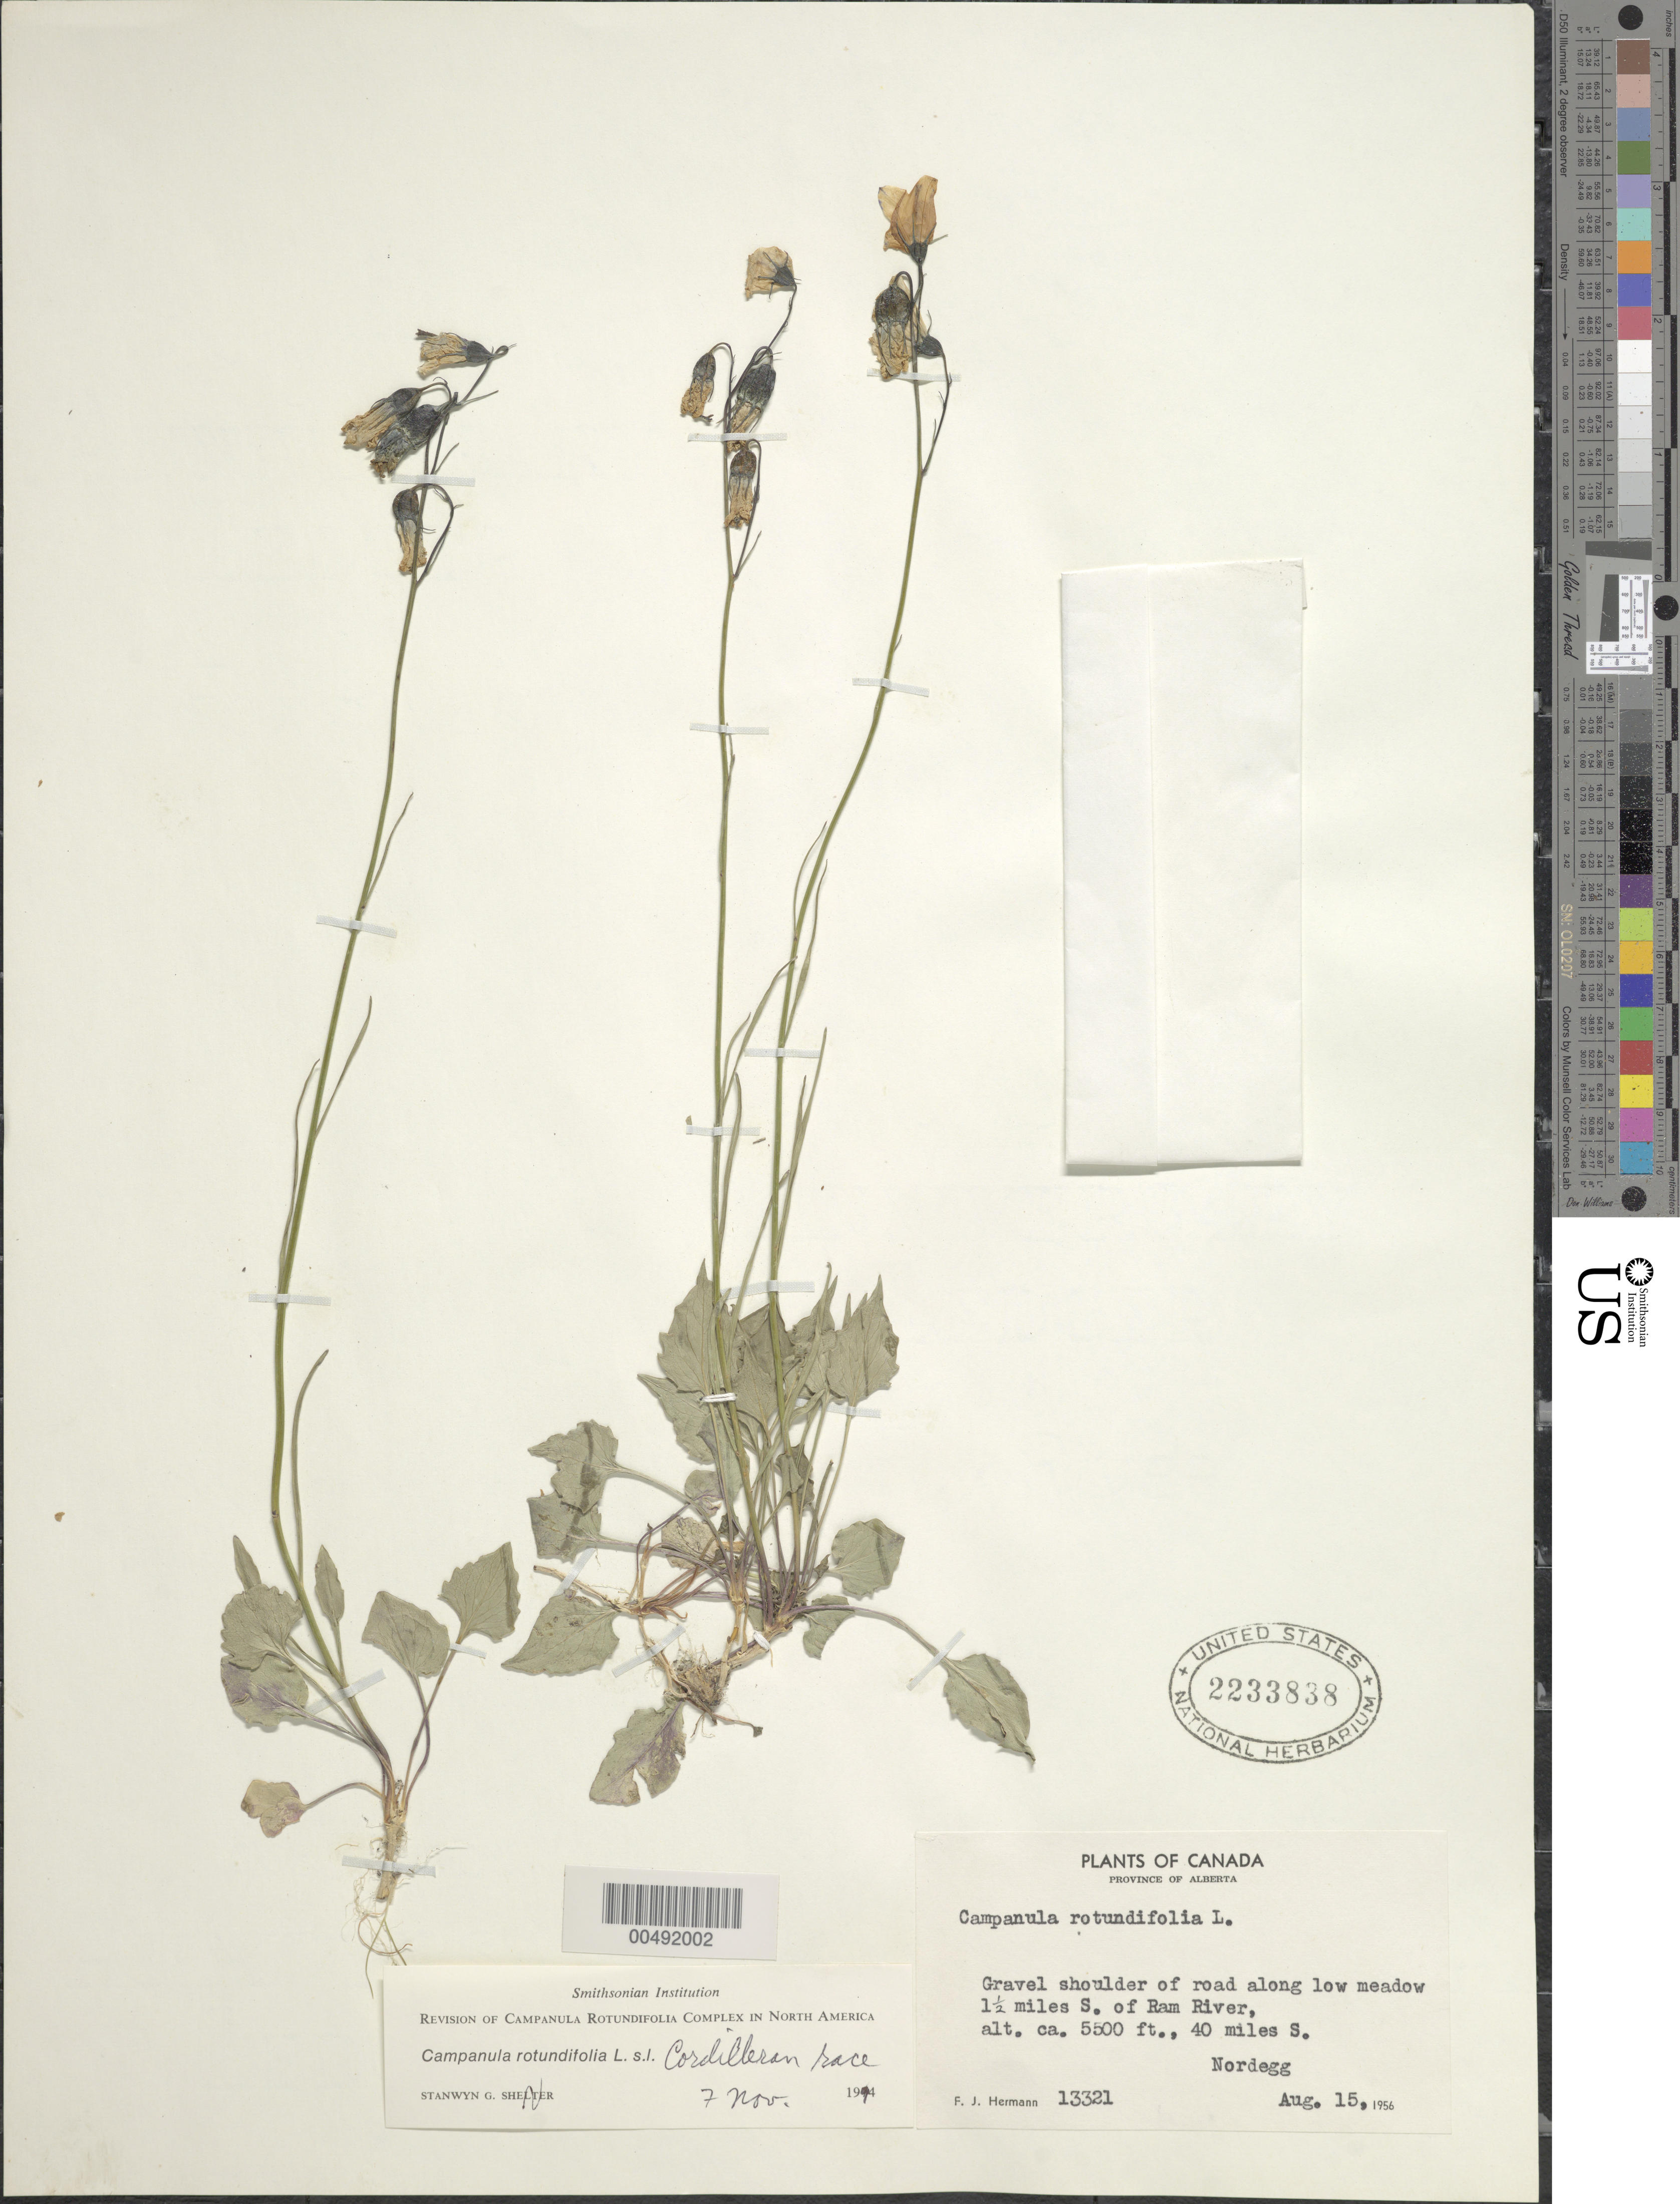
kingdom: Plantae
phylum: Tracheophyta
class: Magnoliopsida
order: Asterales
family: Campanulaceae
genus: Campanula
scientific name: Campanula rotundifolia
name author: L.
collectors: F. J. Hermann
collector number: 13321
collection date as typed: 15 Aug 1956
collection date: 1956-08-15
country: Canada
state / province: Alberta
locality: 40 mi. S of Nordegg, 1½ mi. S. of Ram River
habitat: gravel shoulder of road along low meadow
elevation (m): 1676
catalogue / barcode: US 2233838